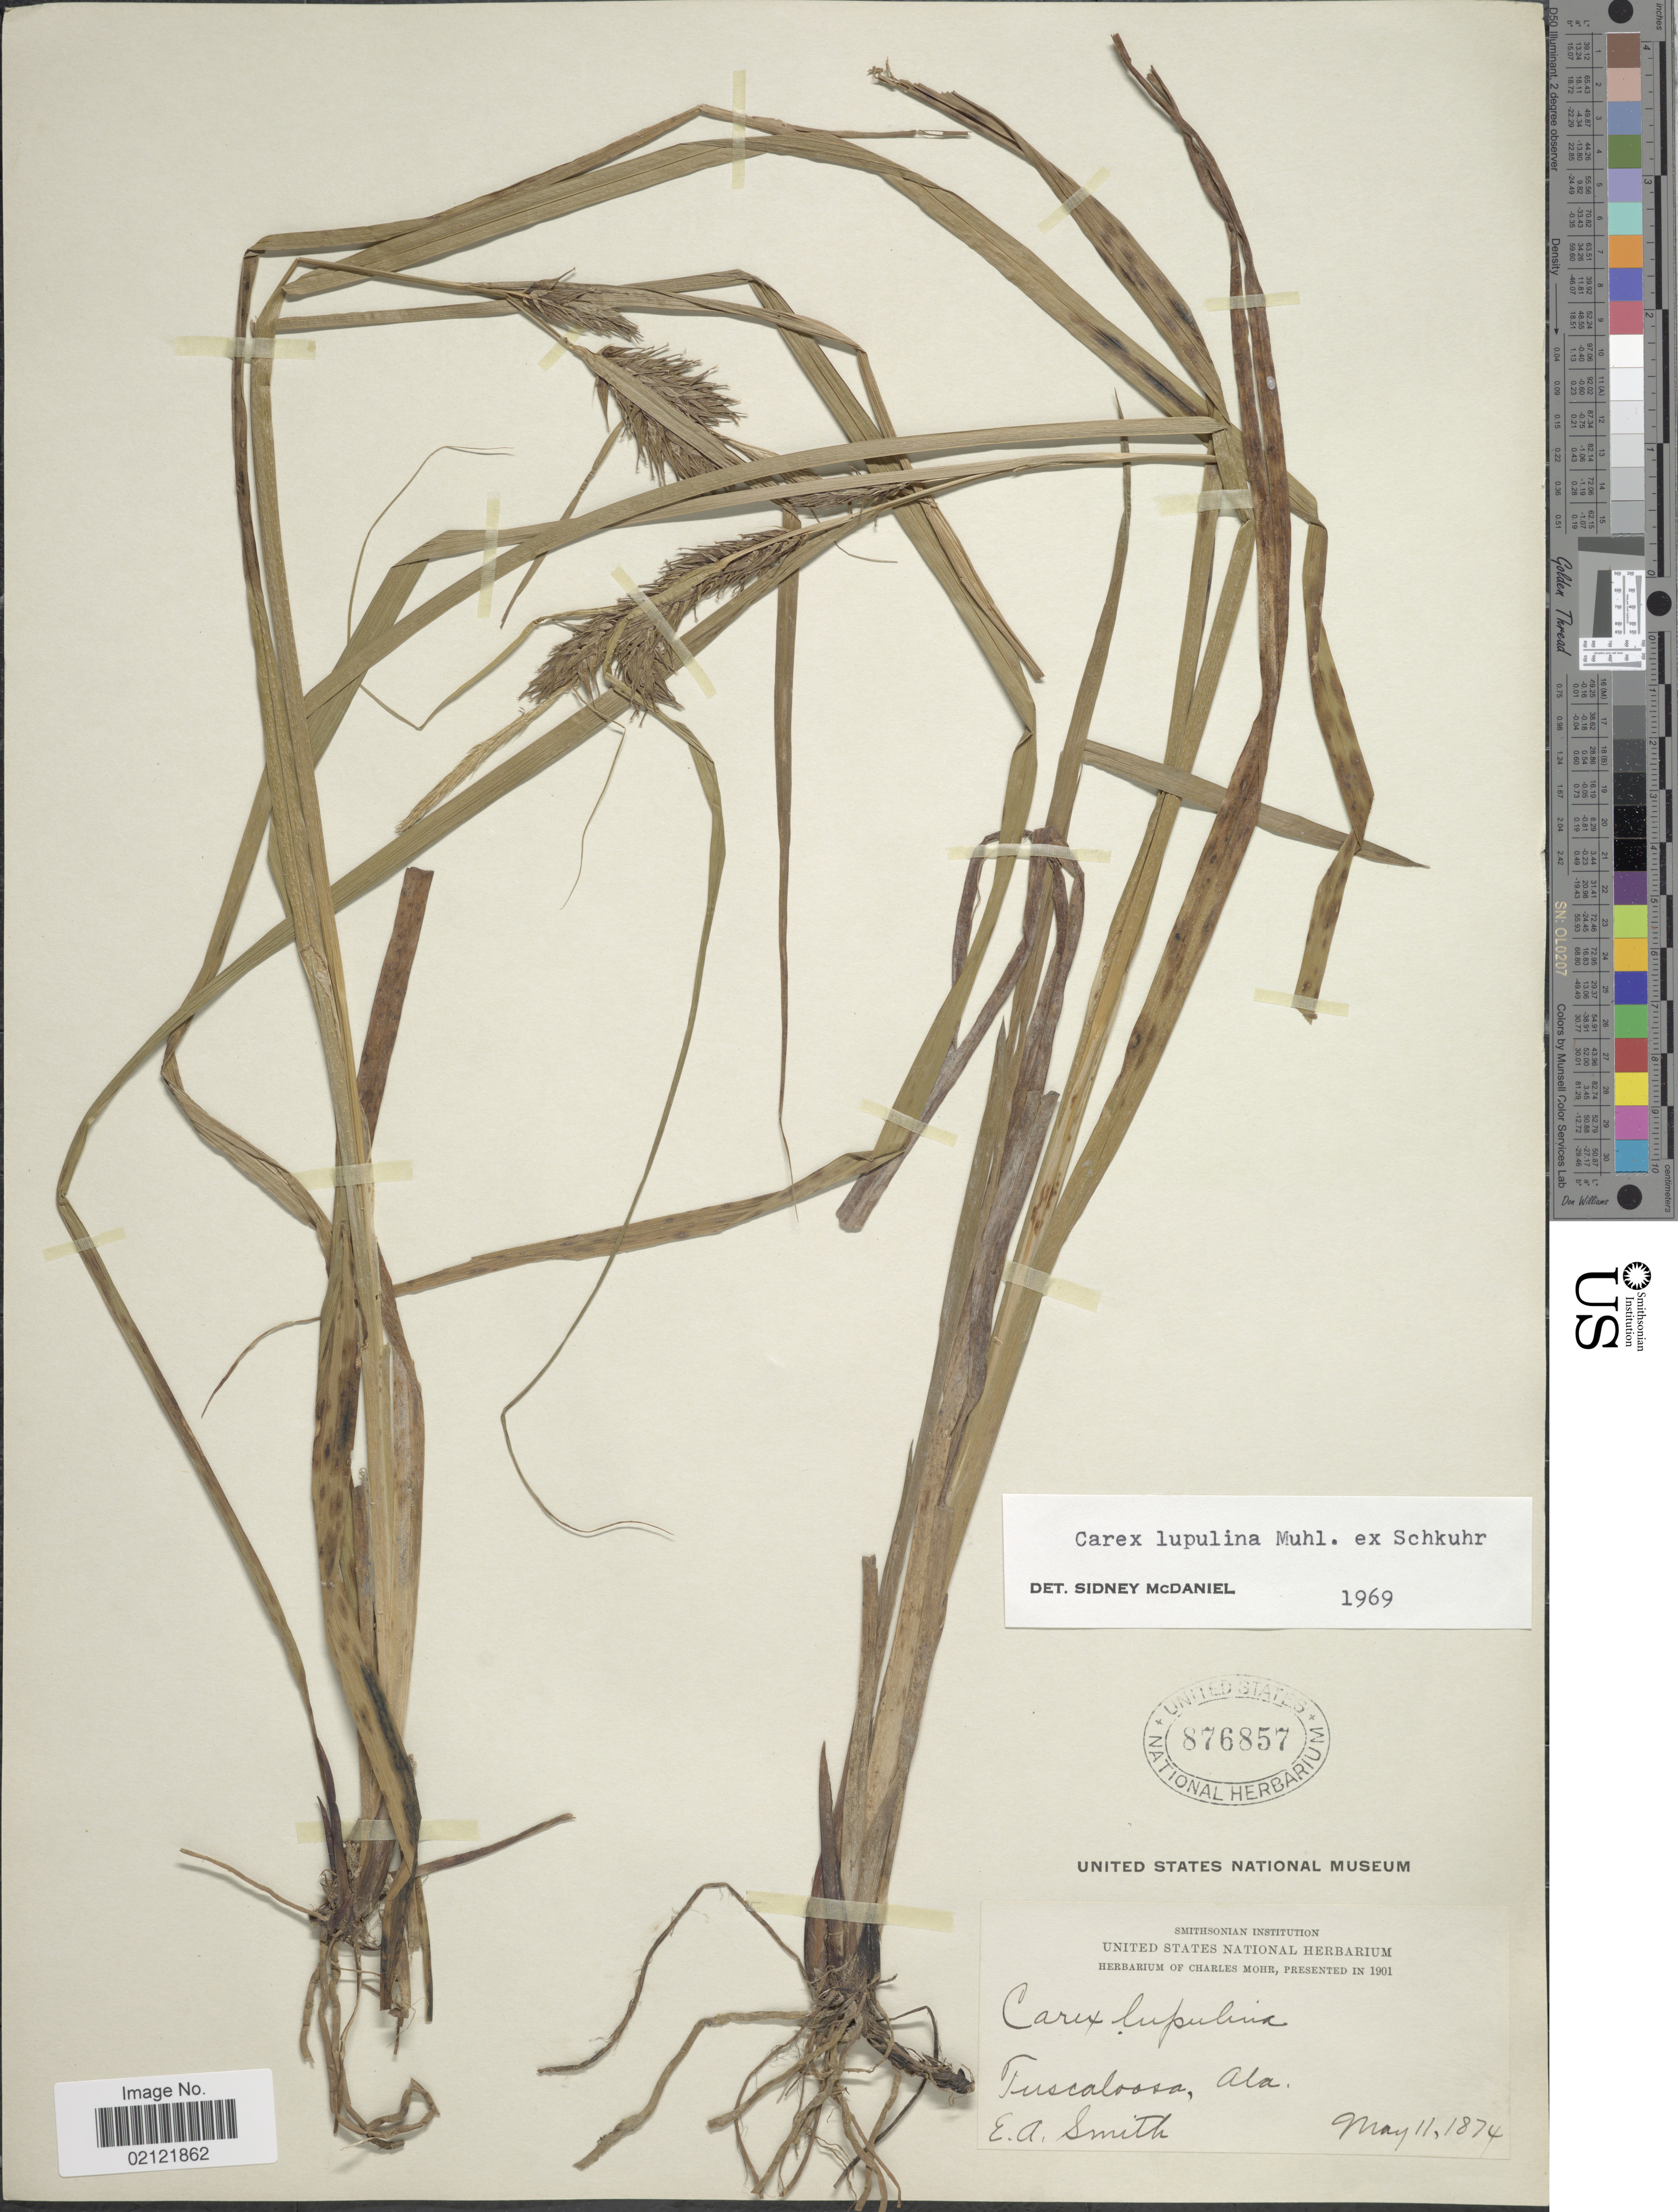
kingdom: Plantae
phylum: Tracheophyta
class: Liliopsida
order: Poales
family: Cyperaceae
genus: Carex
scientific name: Carex lupulina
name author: Muhl. ex Willd.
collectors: E. A. Smith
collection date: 1874-05-11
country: United States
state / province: Alabama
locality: Tuscaloosa, Ala.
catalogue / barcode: US 876857